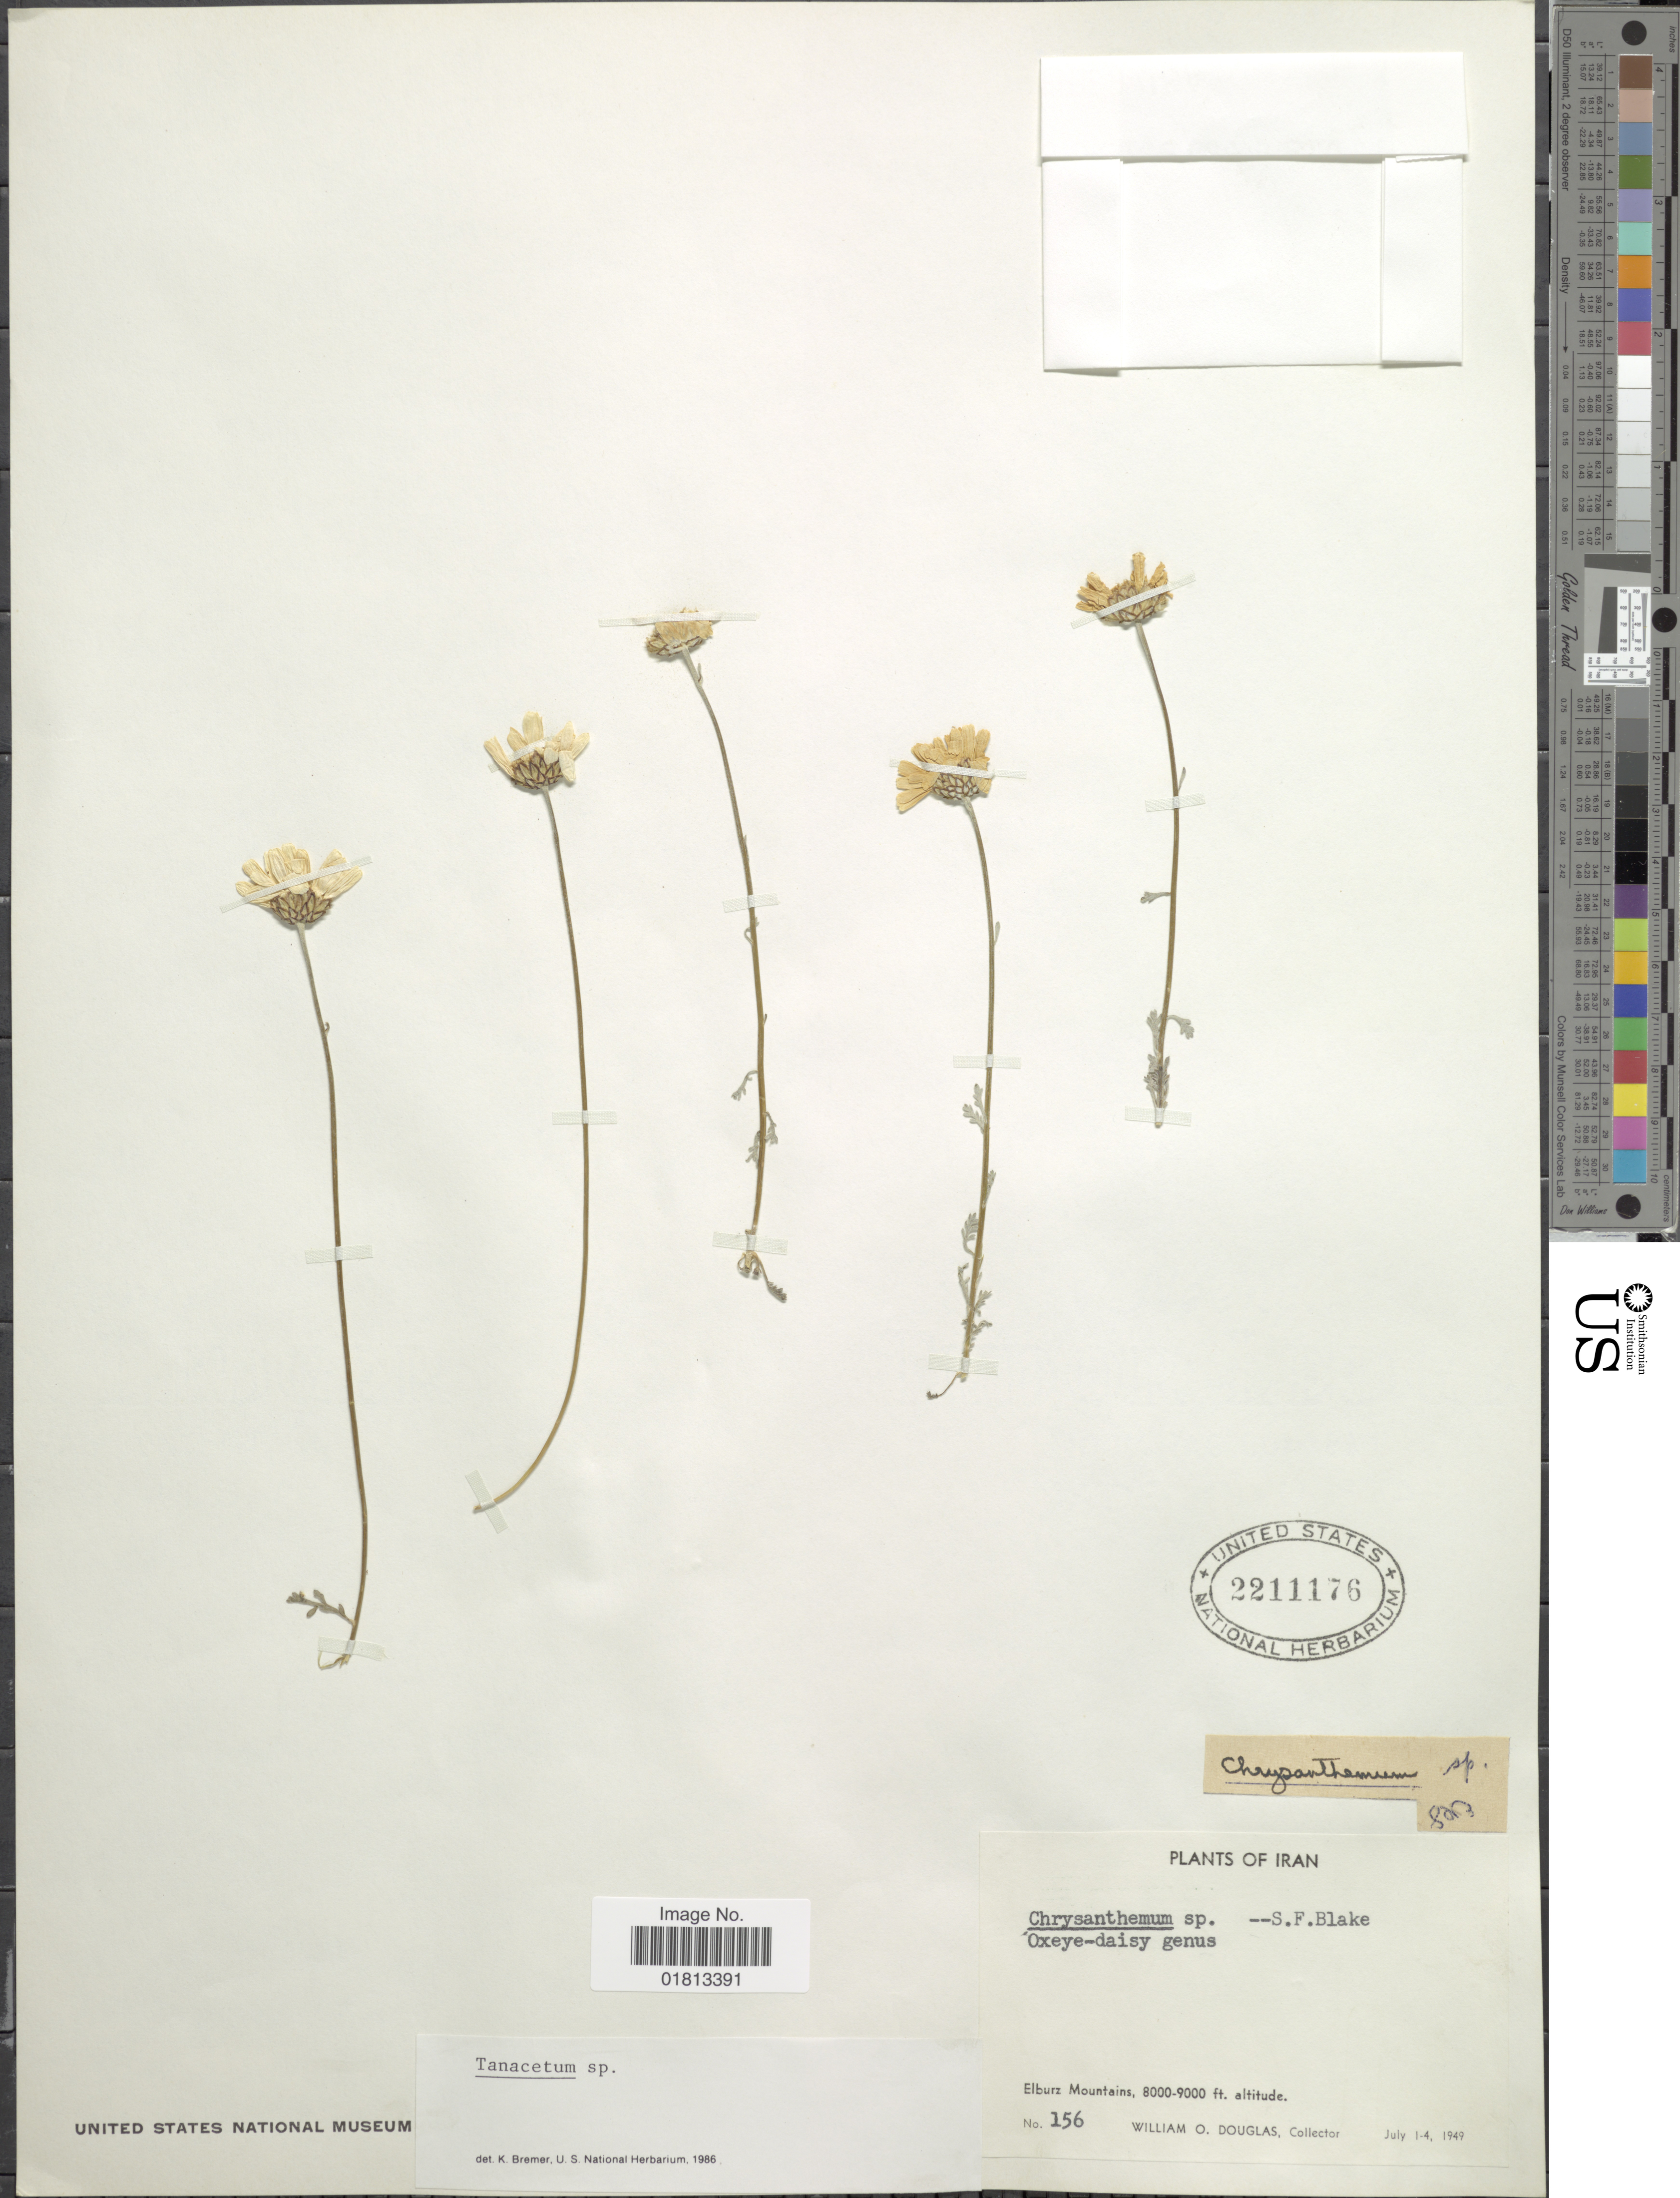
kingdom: Plantae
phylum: Tracheophyta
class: Magnoliopsida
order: Asterales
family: Asteraceae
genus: Tanacetum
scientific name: Tanacetum sp.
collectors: W. Douglas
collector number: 156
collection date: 1949-07-01/1949-07-04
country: Iran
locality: Elburz Mountains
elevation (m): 2438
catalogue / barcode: US 2211176